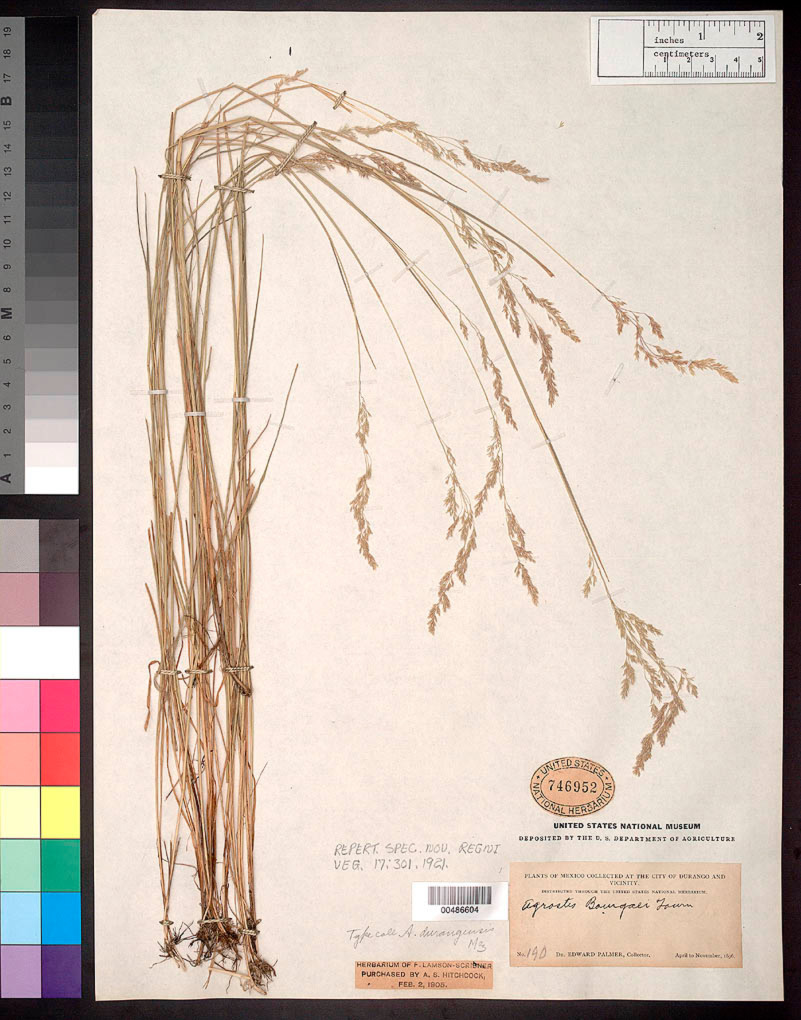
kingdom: Plantae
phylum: Tracheophyta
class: Liliopsida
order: Poales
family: Poaceae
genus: Agrostis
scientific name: Agrostis durangensis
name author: Mez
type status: Isotype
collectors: E. Palmer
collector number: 190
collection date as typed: Apr 1896 to -- Nov 1896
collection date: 1896-04/1896-11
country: Mexico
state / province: Durango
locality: City of Durango & vicinity.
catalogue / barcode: US 746952